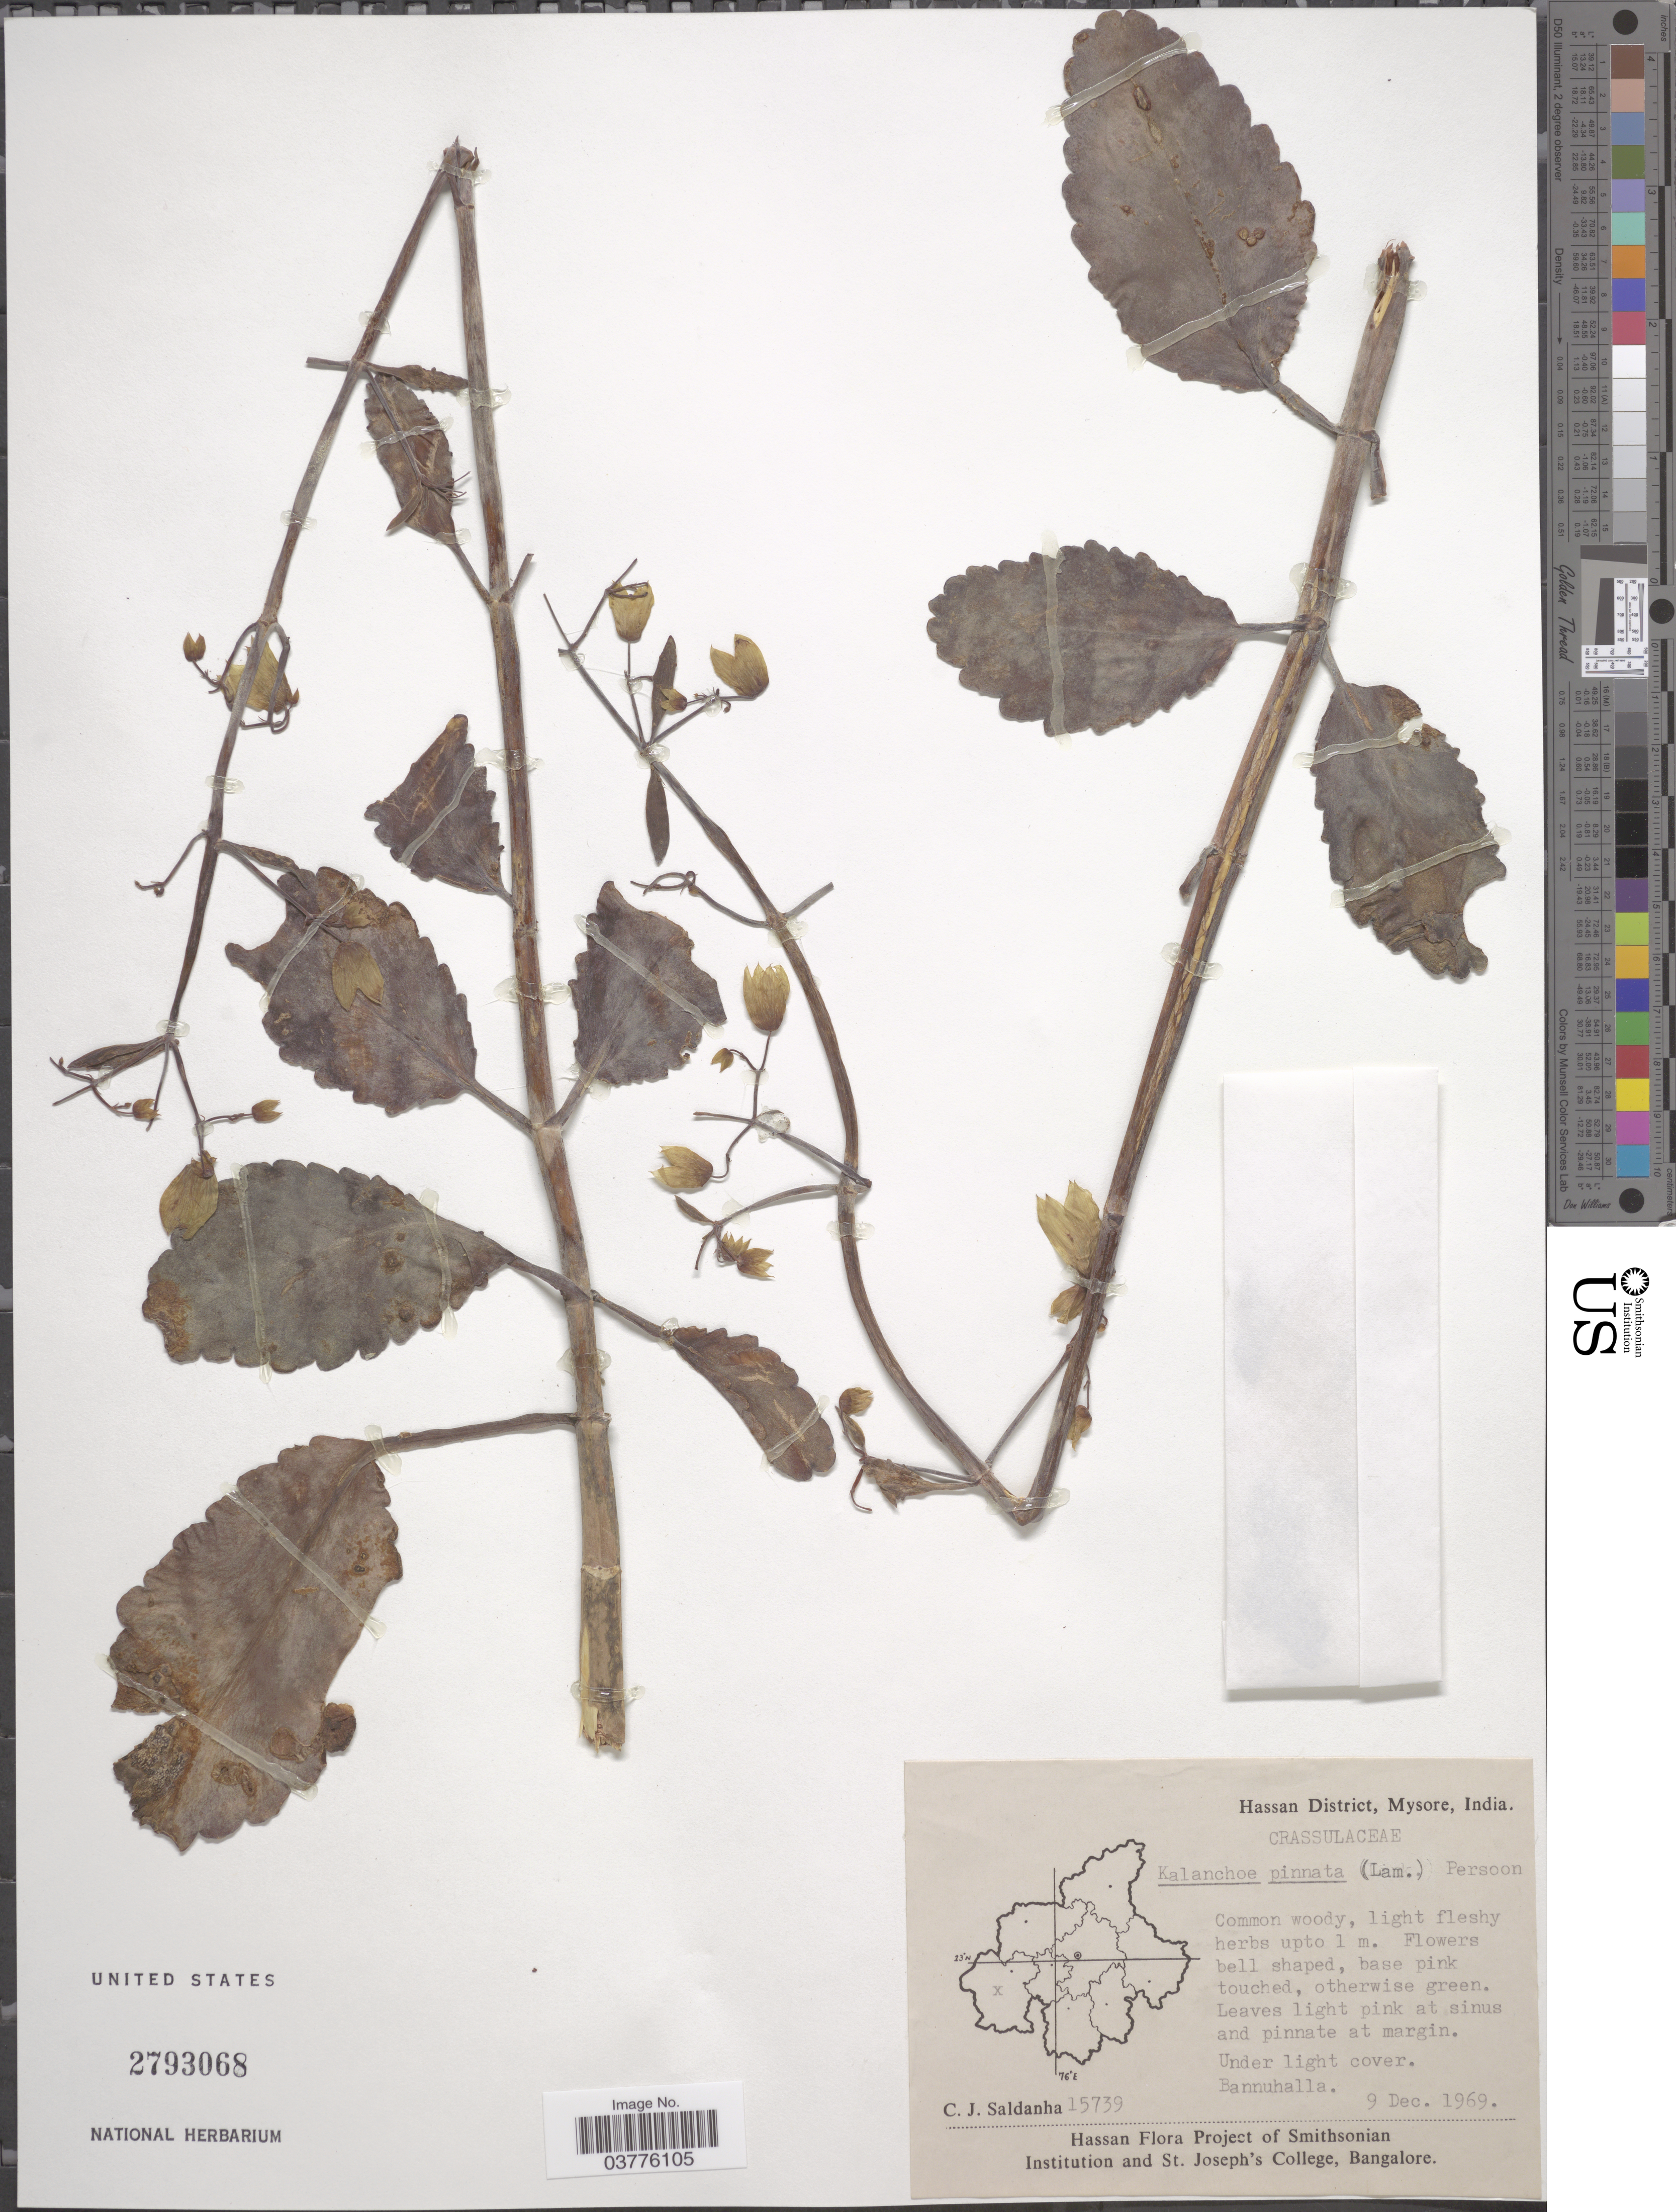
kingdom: Plantae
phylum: Tracheophyta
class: Magnoliopsida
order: Saxifragales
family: Crassulaceae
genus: Kalanchoe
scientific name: Kalanchoe pinnata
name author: (Lam.) Pers.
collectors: C. J. Saldanha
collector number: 15739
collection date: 1969-12-09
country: India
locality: Hassan District, Mysore. Bannuhalla.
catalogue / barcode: US 2793068